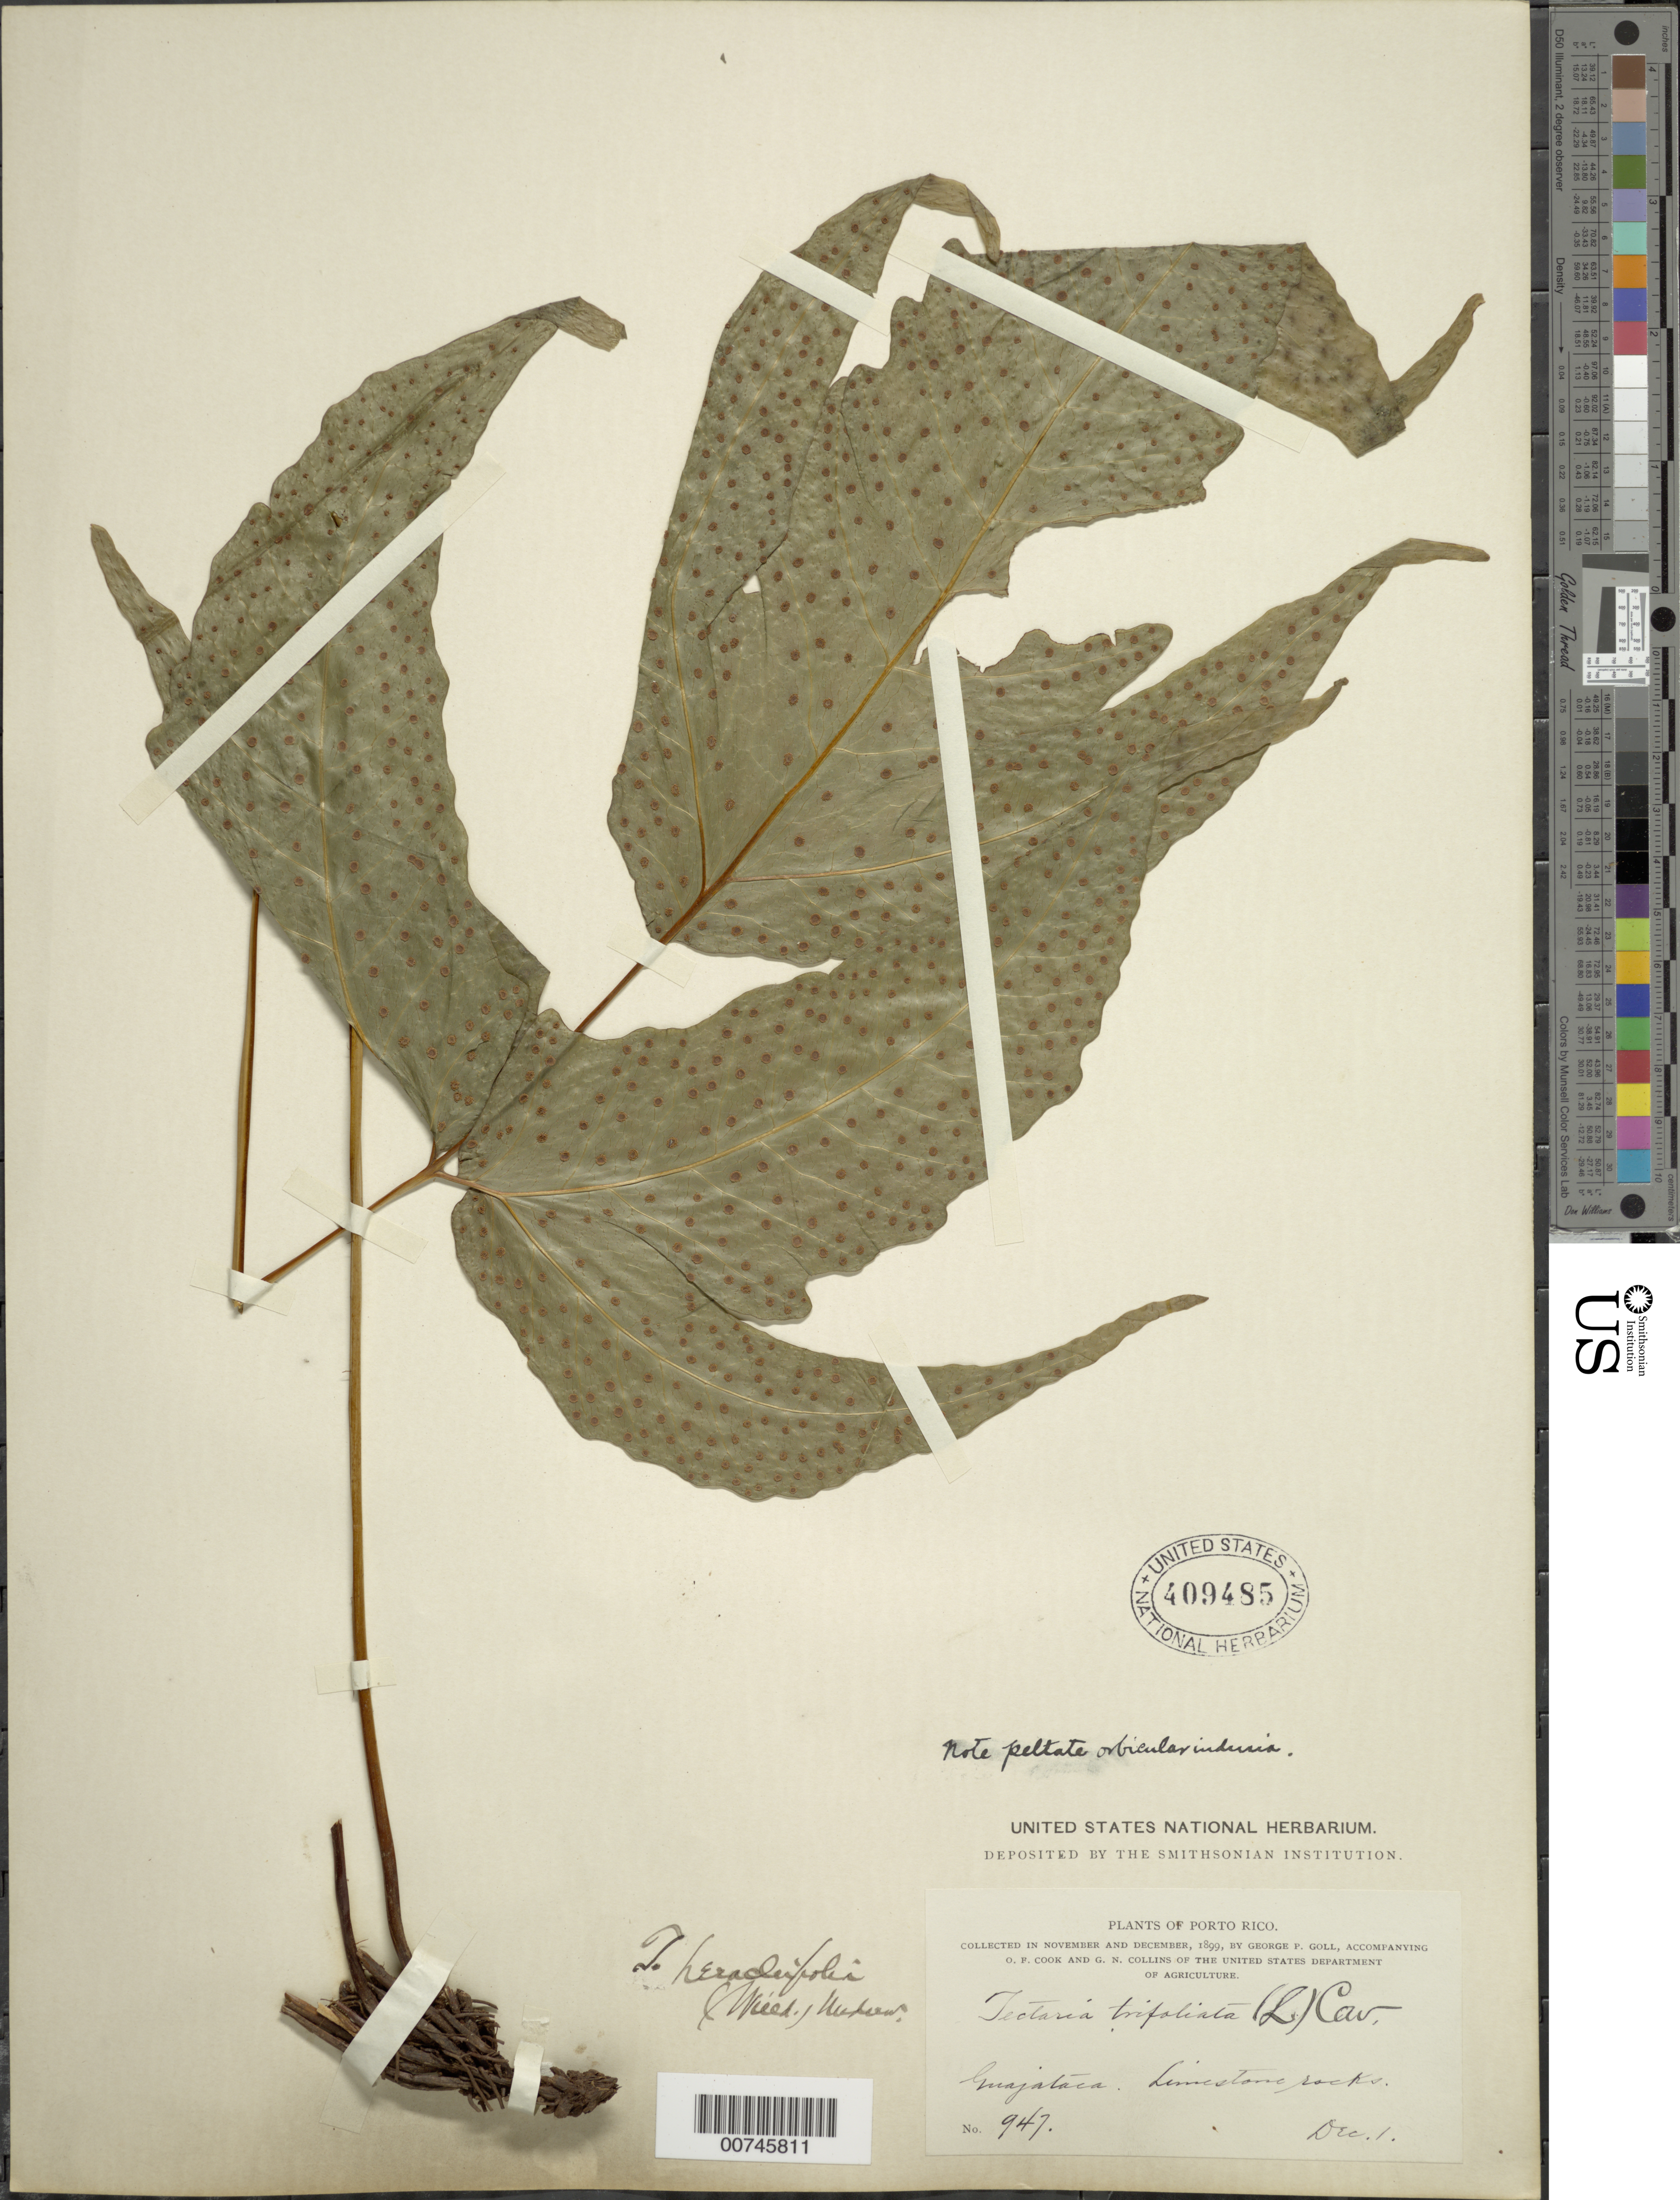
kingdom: Plantae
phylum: Tracheophyta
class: Polypodiopsida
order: Polypodiales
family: Tectariaceae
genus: Tectaria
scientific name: Tectaria heracleifolia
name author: (Willd.) Underw.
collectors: G. Goll, O. F. Cook & G. N. Collins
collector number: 947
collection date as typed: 01 Dec 1899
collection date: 1899-12-01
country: Puerto Rico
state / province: Quebradillas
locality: Guajataca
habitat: Limestone rocks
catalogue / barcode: US 409485